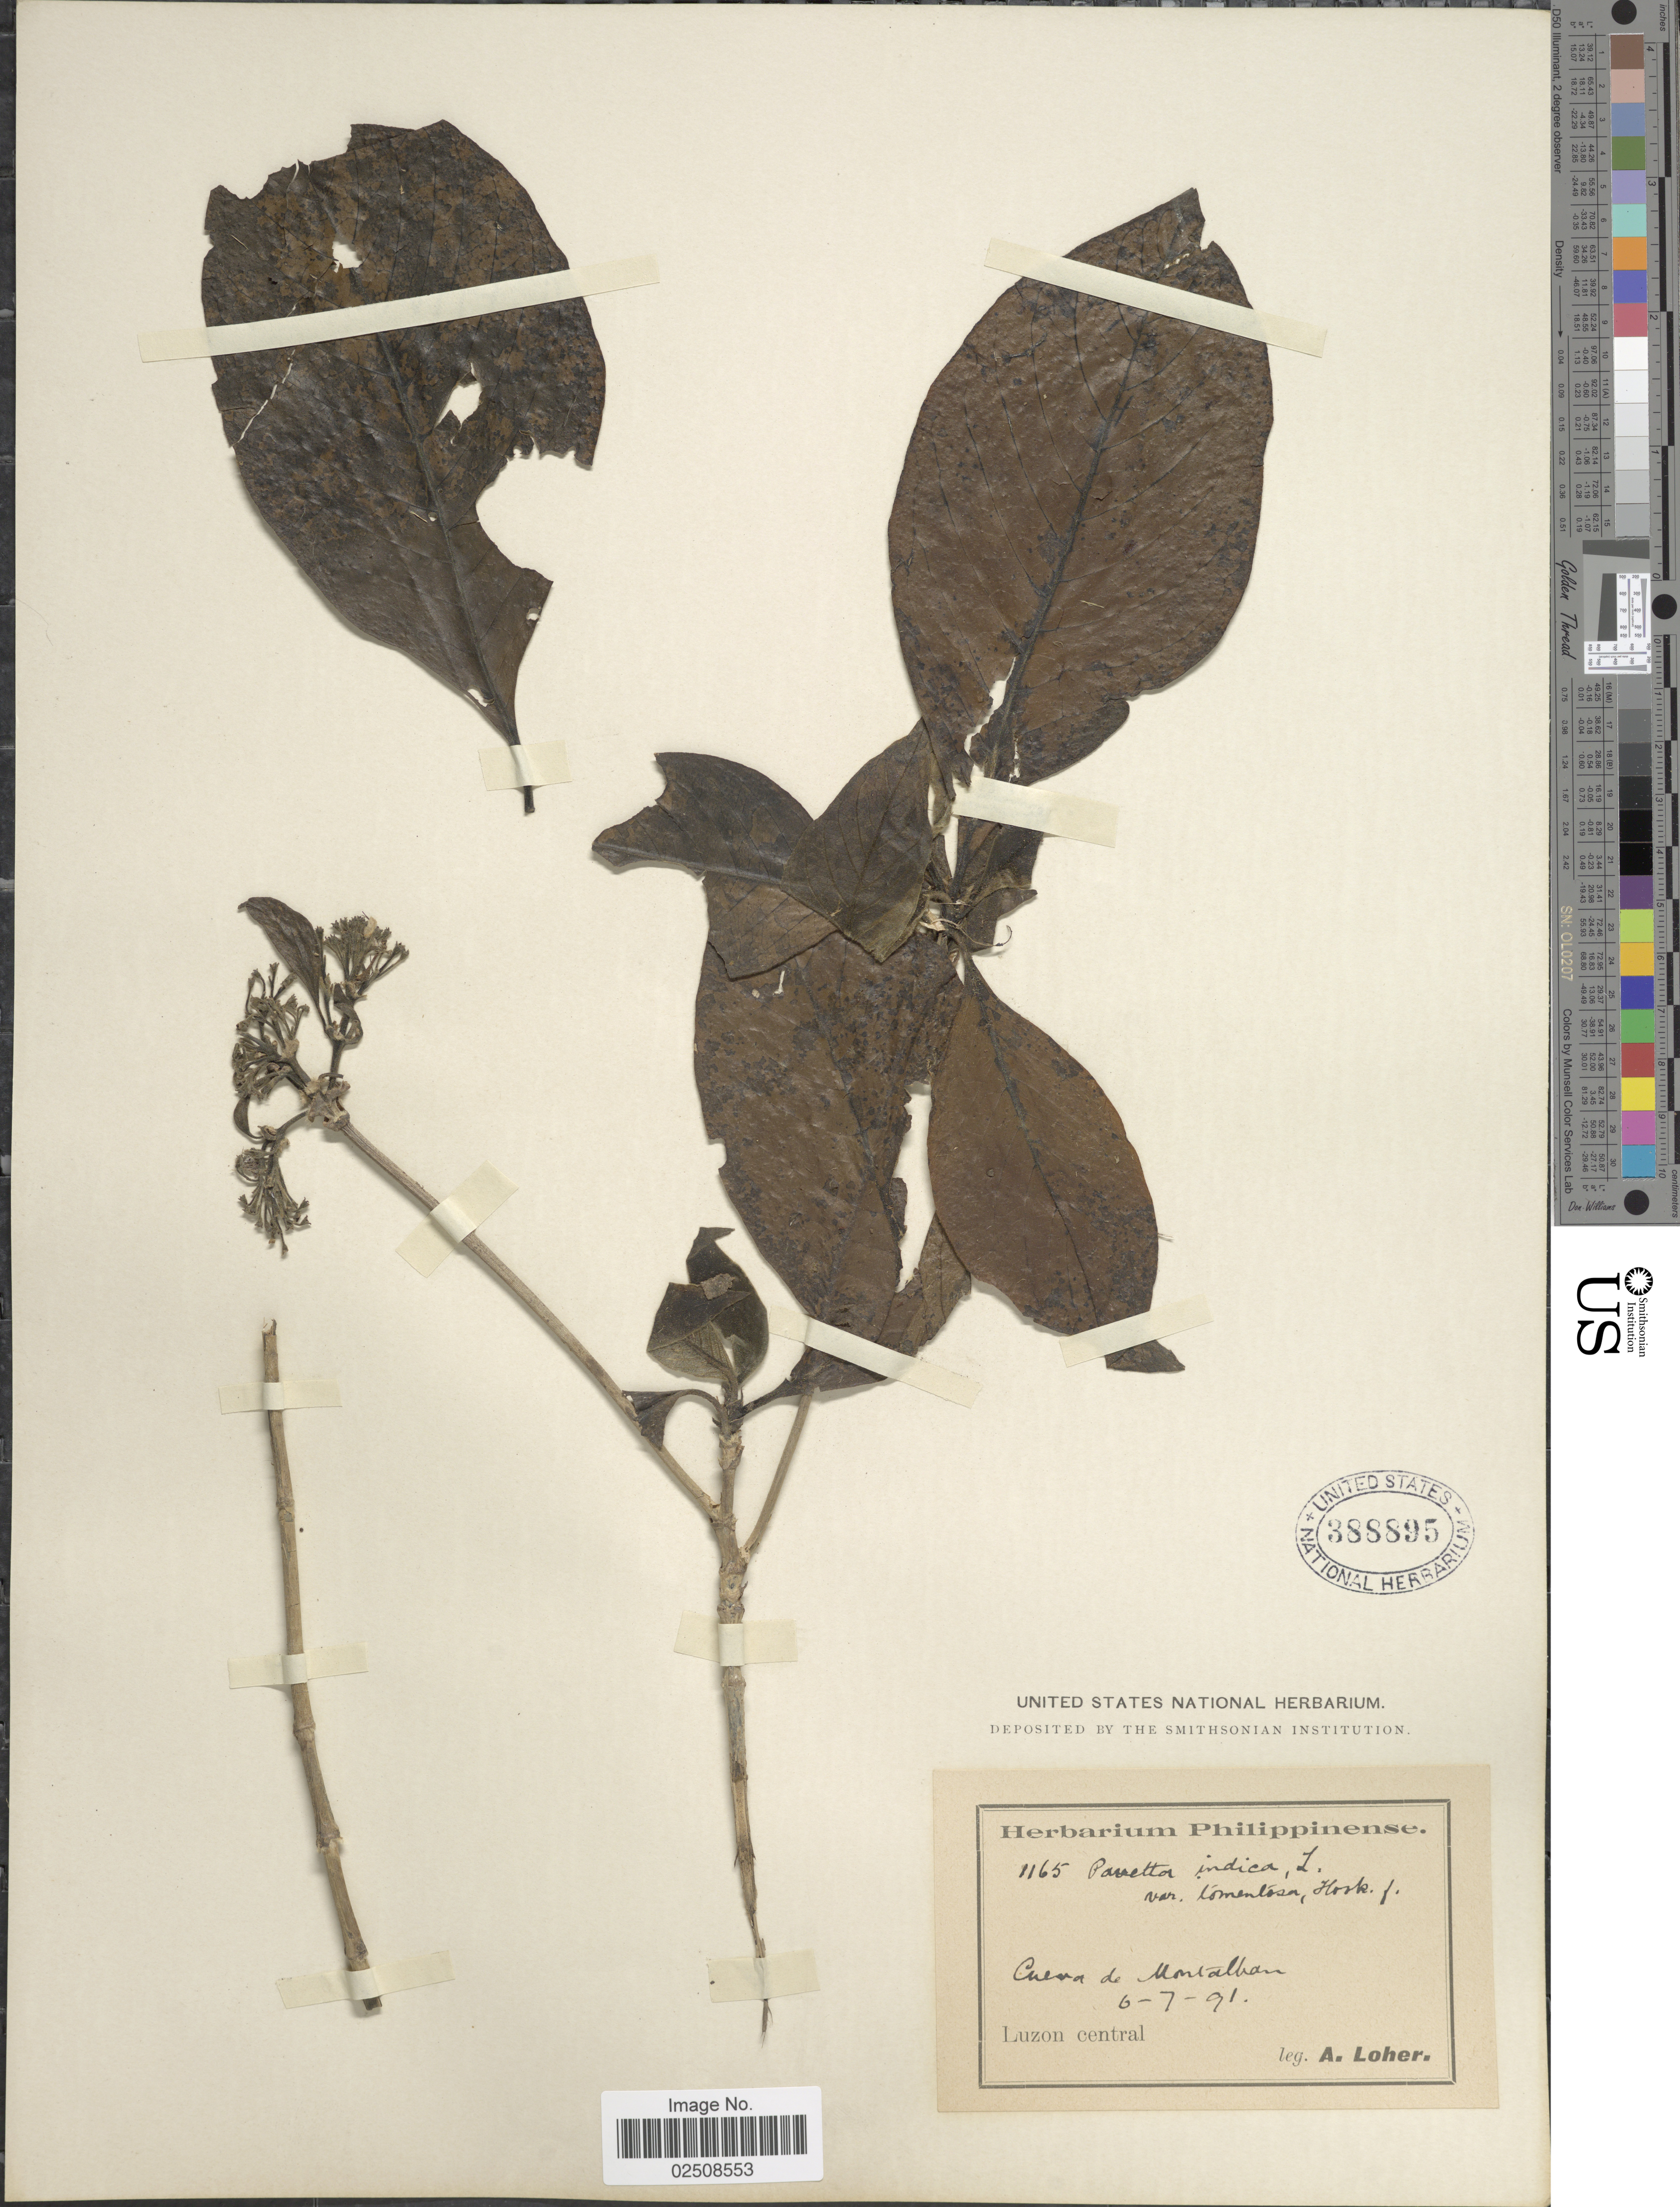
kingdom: Plantae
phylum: Tracheophyta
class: Magnoliopsida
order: Gentianales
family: Rubiaceae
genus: Pavetta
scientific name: Pavetta indica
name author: L.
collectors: A. Loher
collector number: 1165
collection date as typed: Transcribed d/m/y: 6/7/91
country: Philippines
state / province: Central Luzon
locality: Cueva de Montalban. Luzon central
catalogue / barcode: US 388895